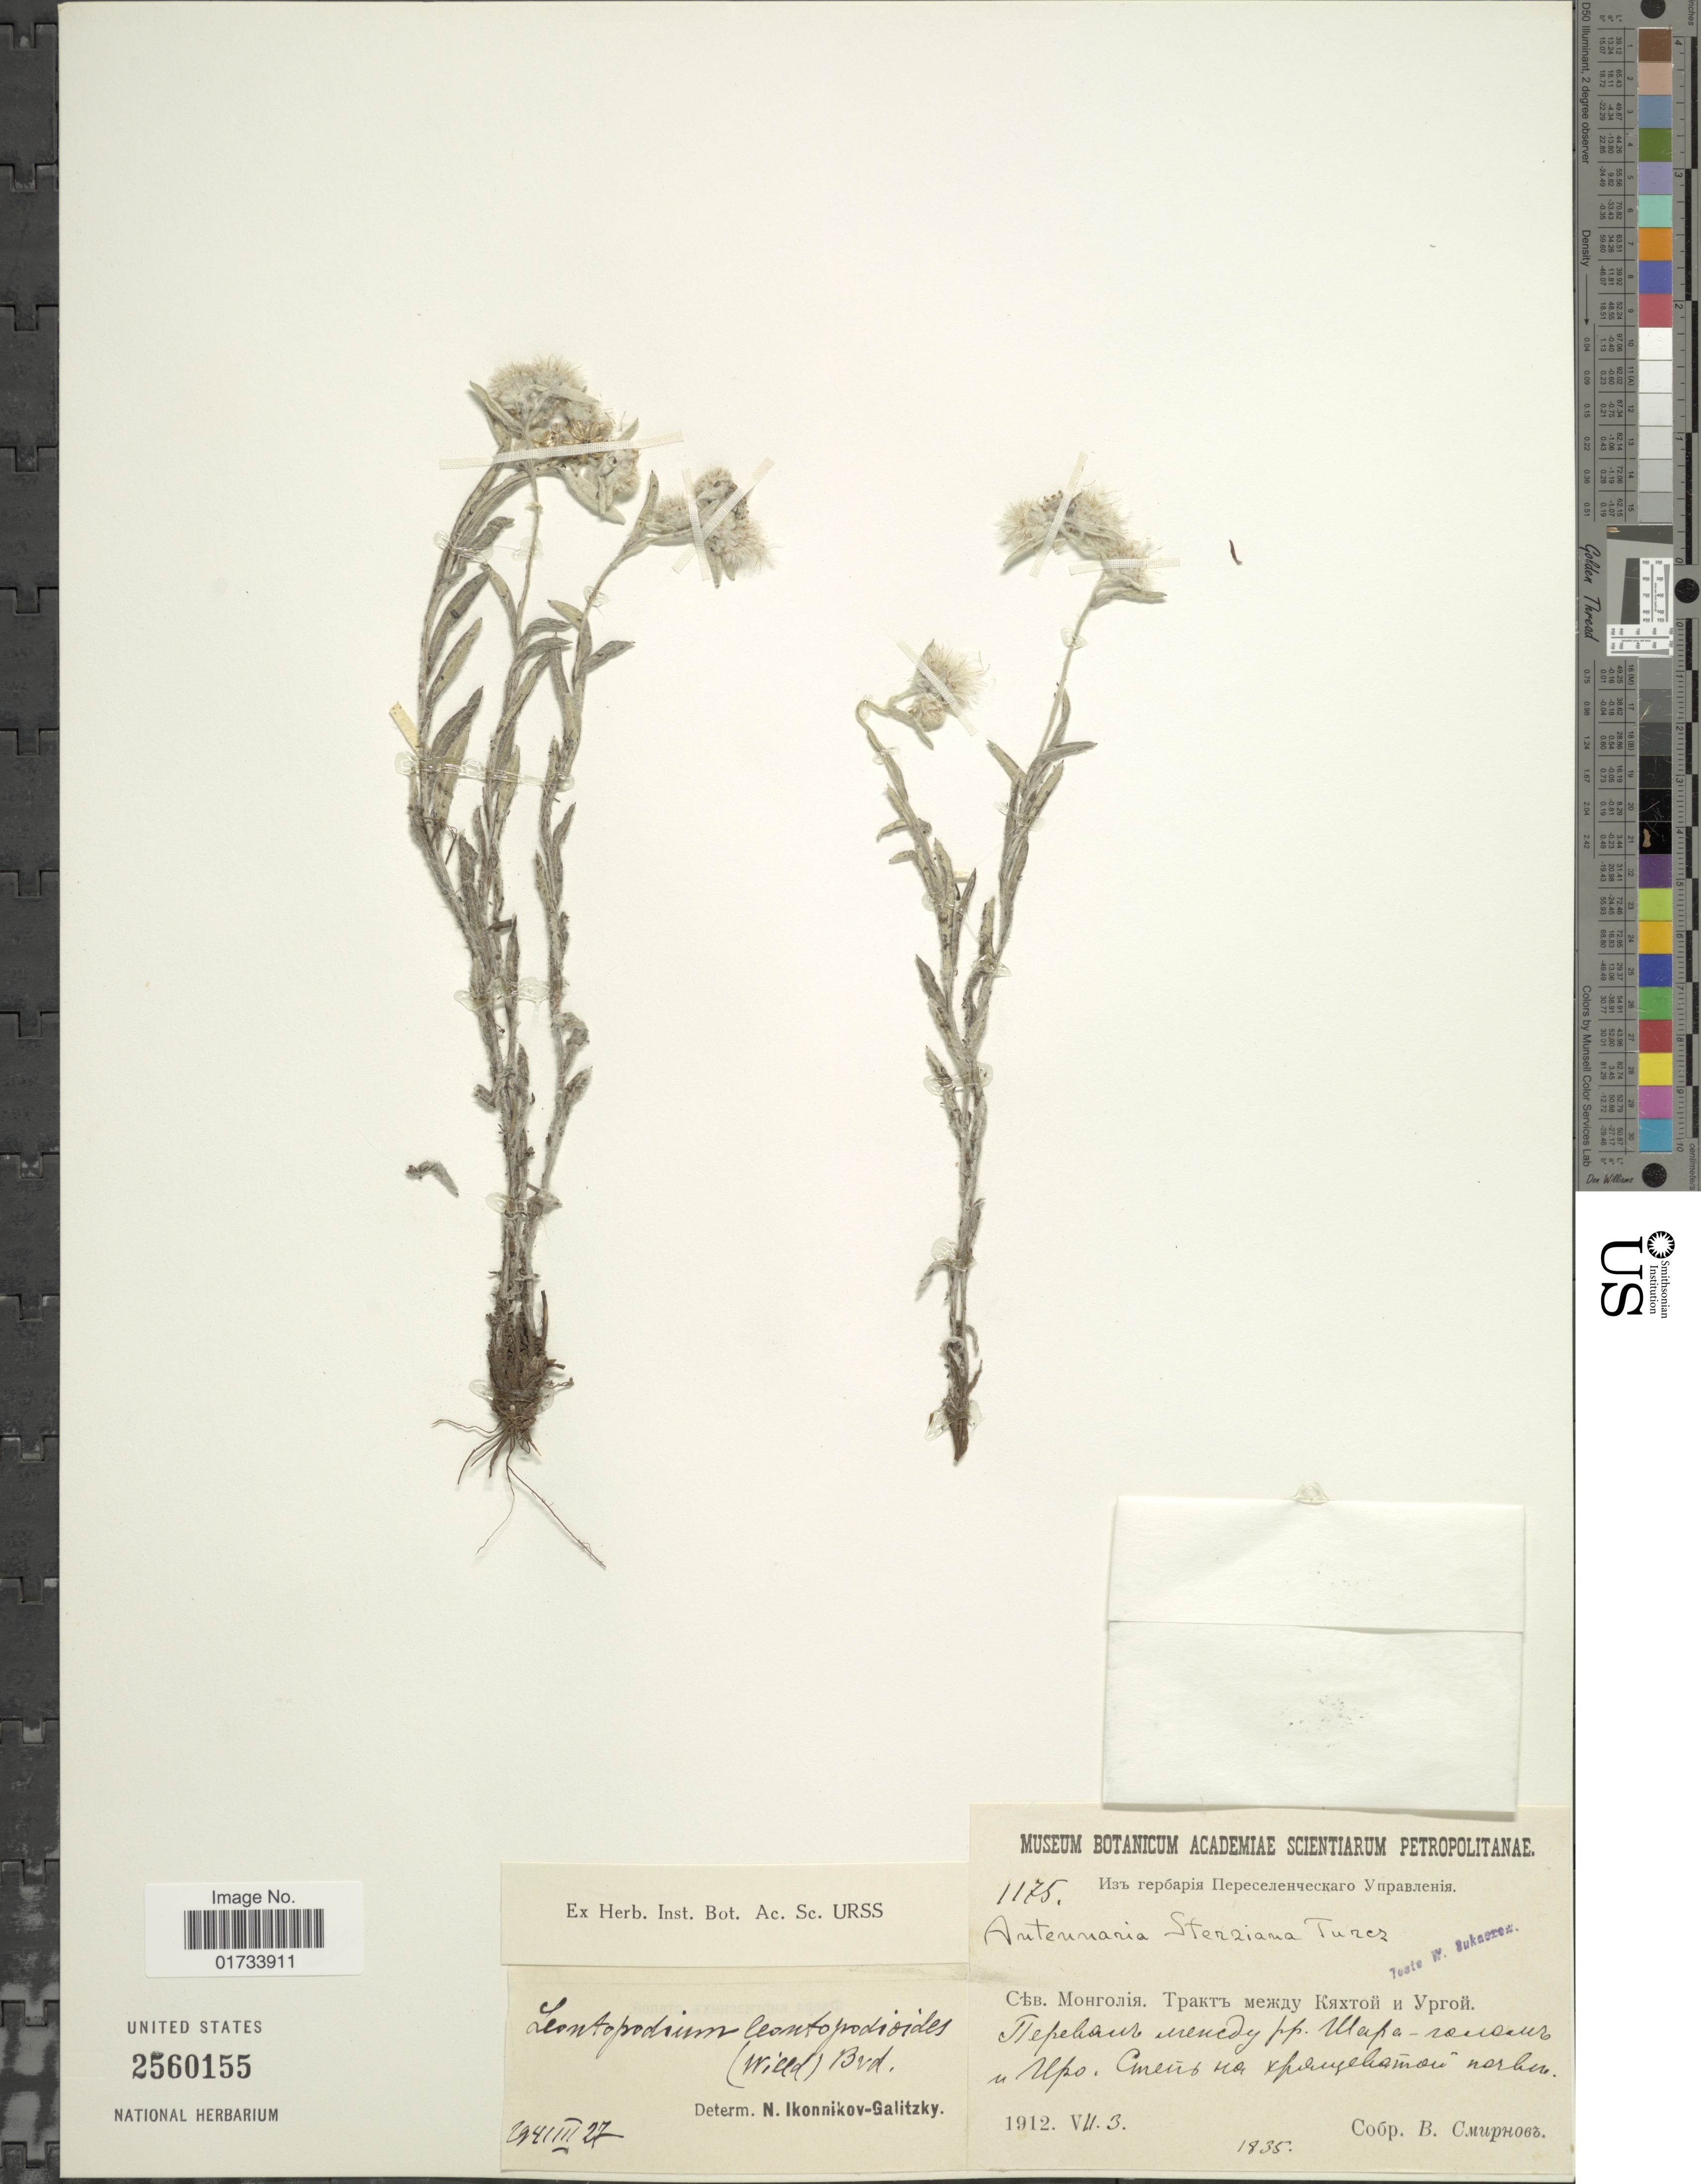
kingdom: Plantae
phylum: Tracheophyta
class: Magnoliopsida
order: Asterales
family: Asteraceae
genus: Leontopodium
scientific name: Leontopodium leontopodioides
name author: (Willd.) Beauverd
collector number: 1175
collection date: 1912-07-03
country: Mongolia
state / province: Selenge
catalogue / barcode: US 2560155